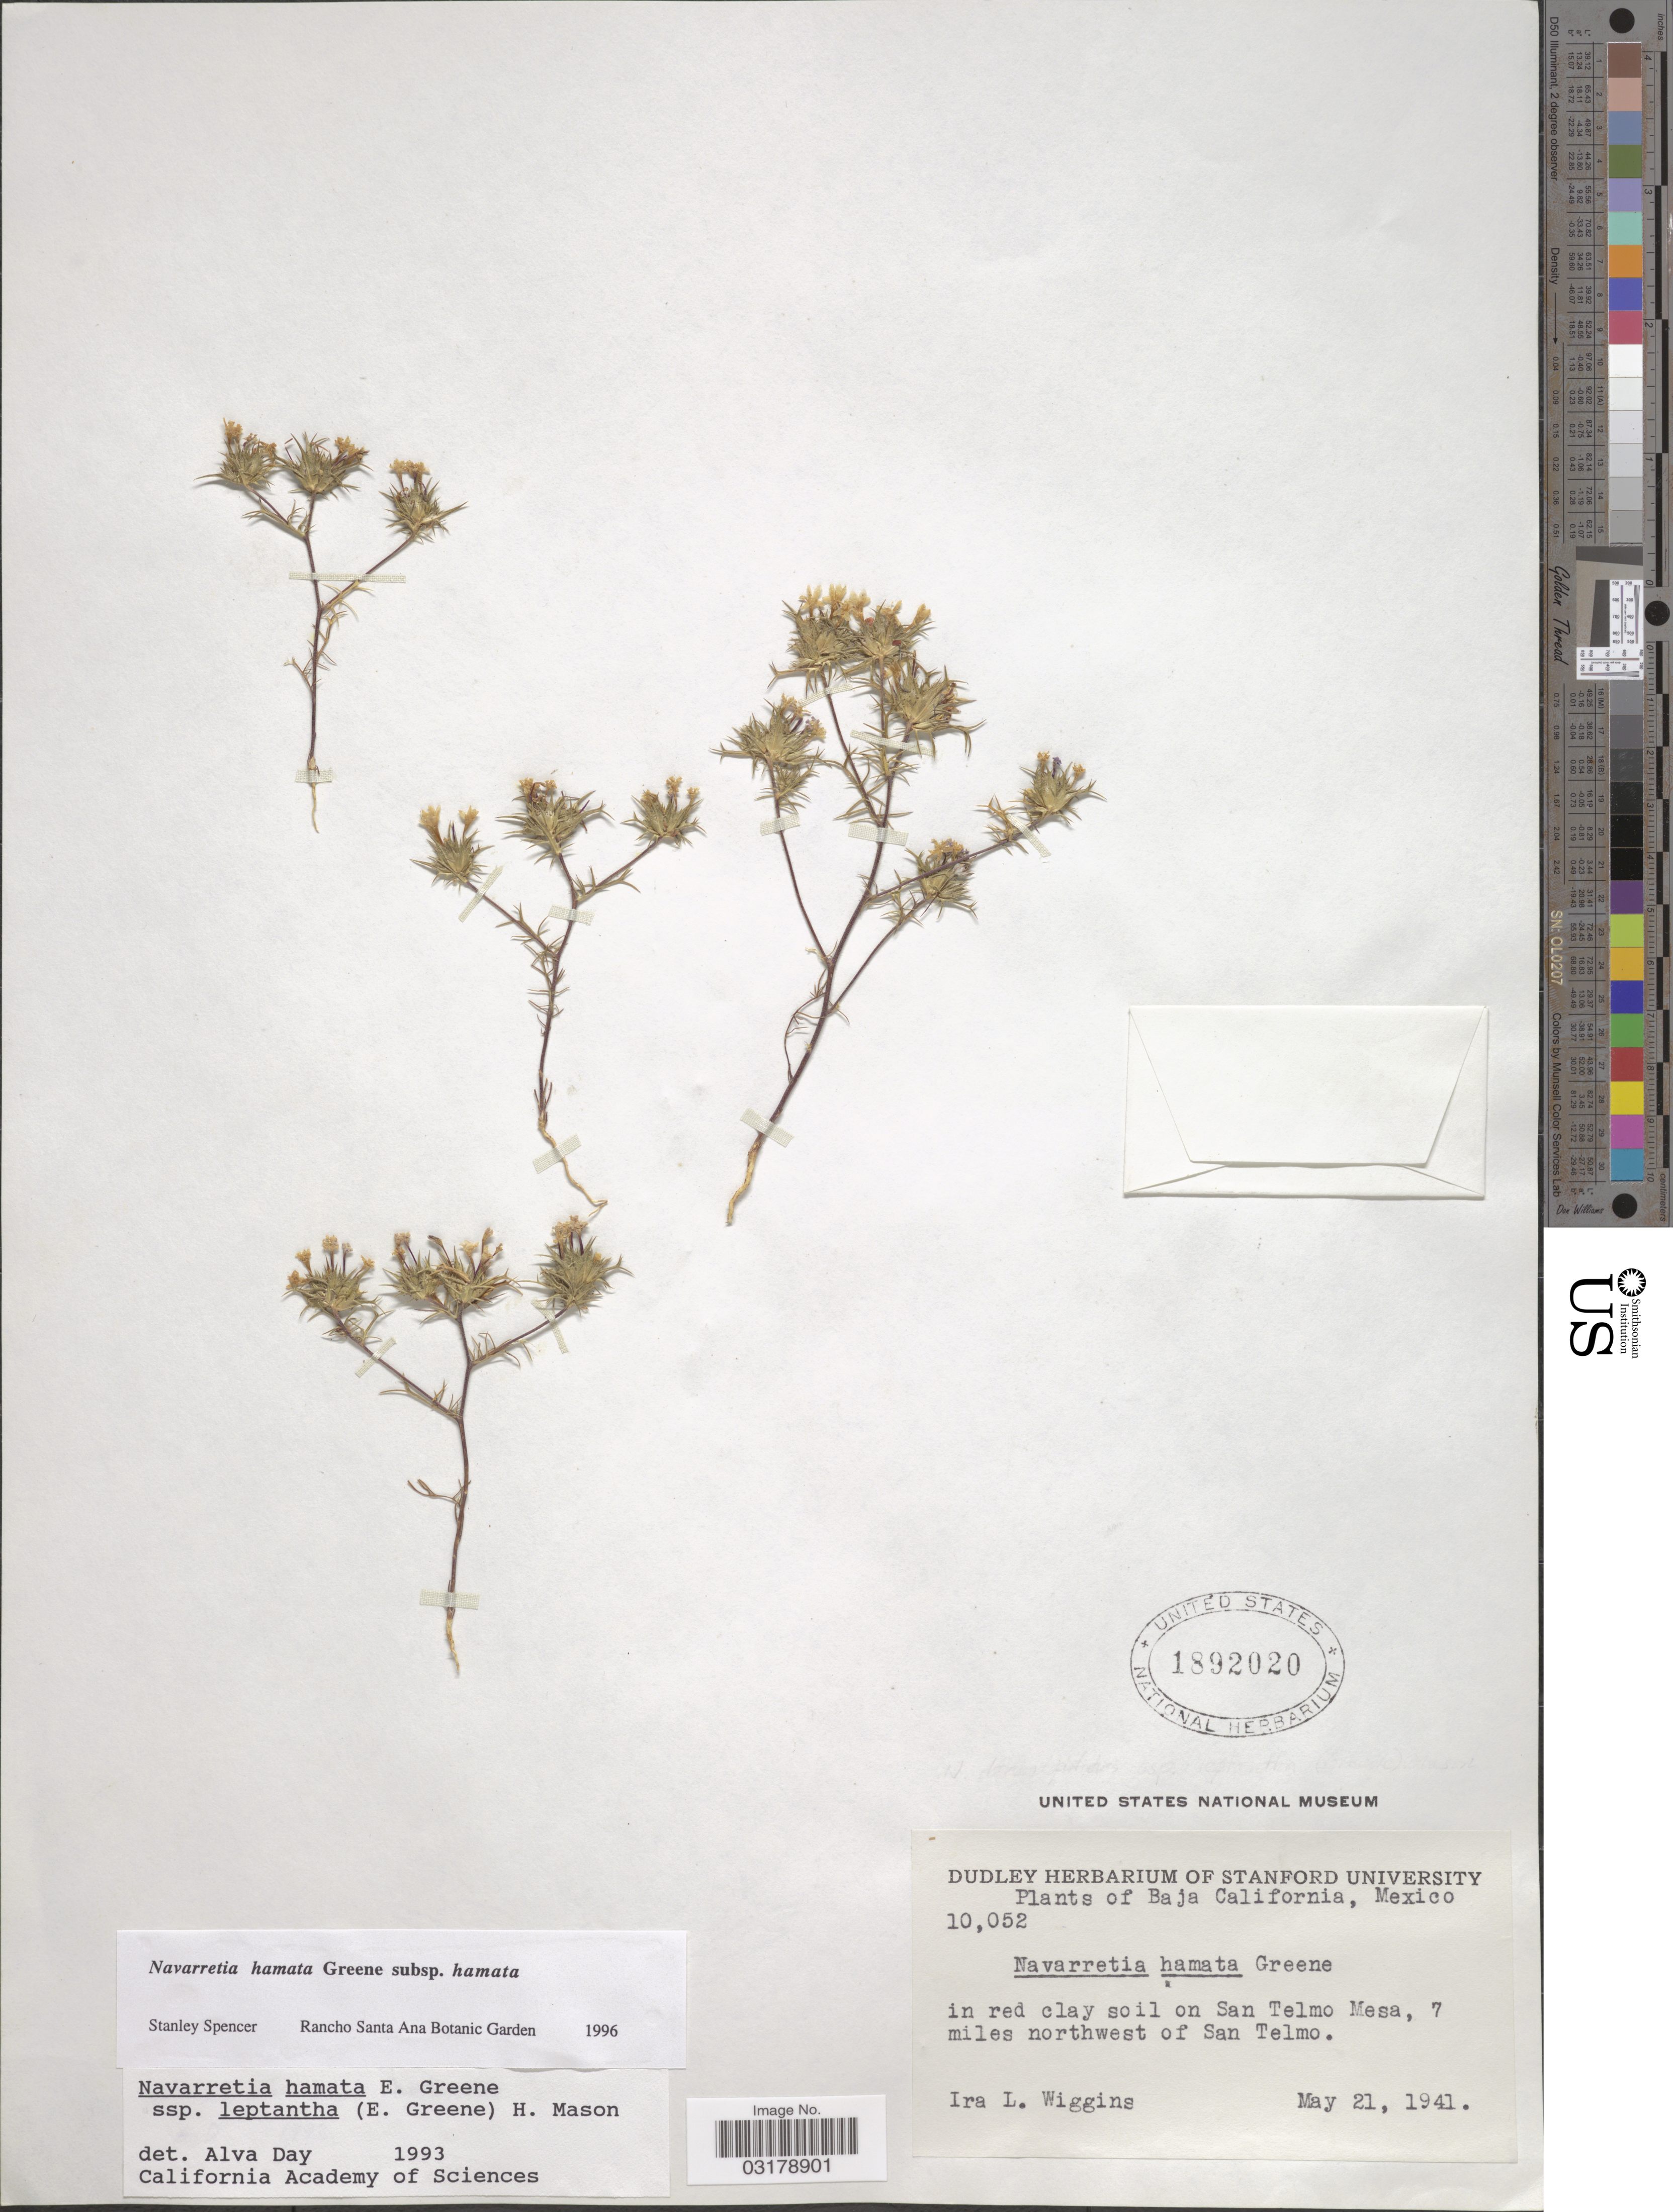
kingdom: Plantae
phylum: Tracheophyta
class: Magnoliopsida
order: Ericales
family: Polemoniaceae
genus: Navarretia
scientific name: Navarretia hamata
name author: Greene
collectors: I. L. Wiggins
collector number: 10,052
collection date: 1941-05-21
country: Mexico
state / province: Baja California Norte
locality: On San Telmo Mesa, 7 miles northwest of San Telmo.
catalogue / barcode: US 1892020